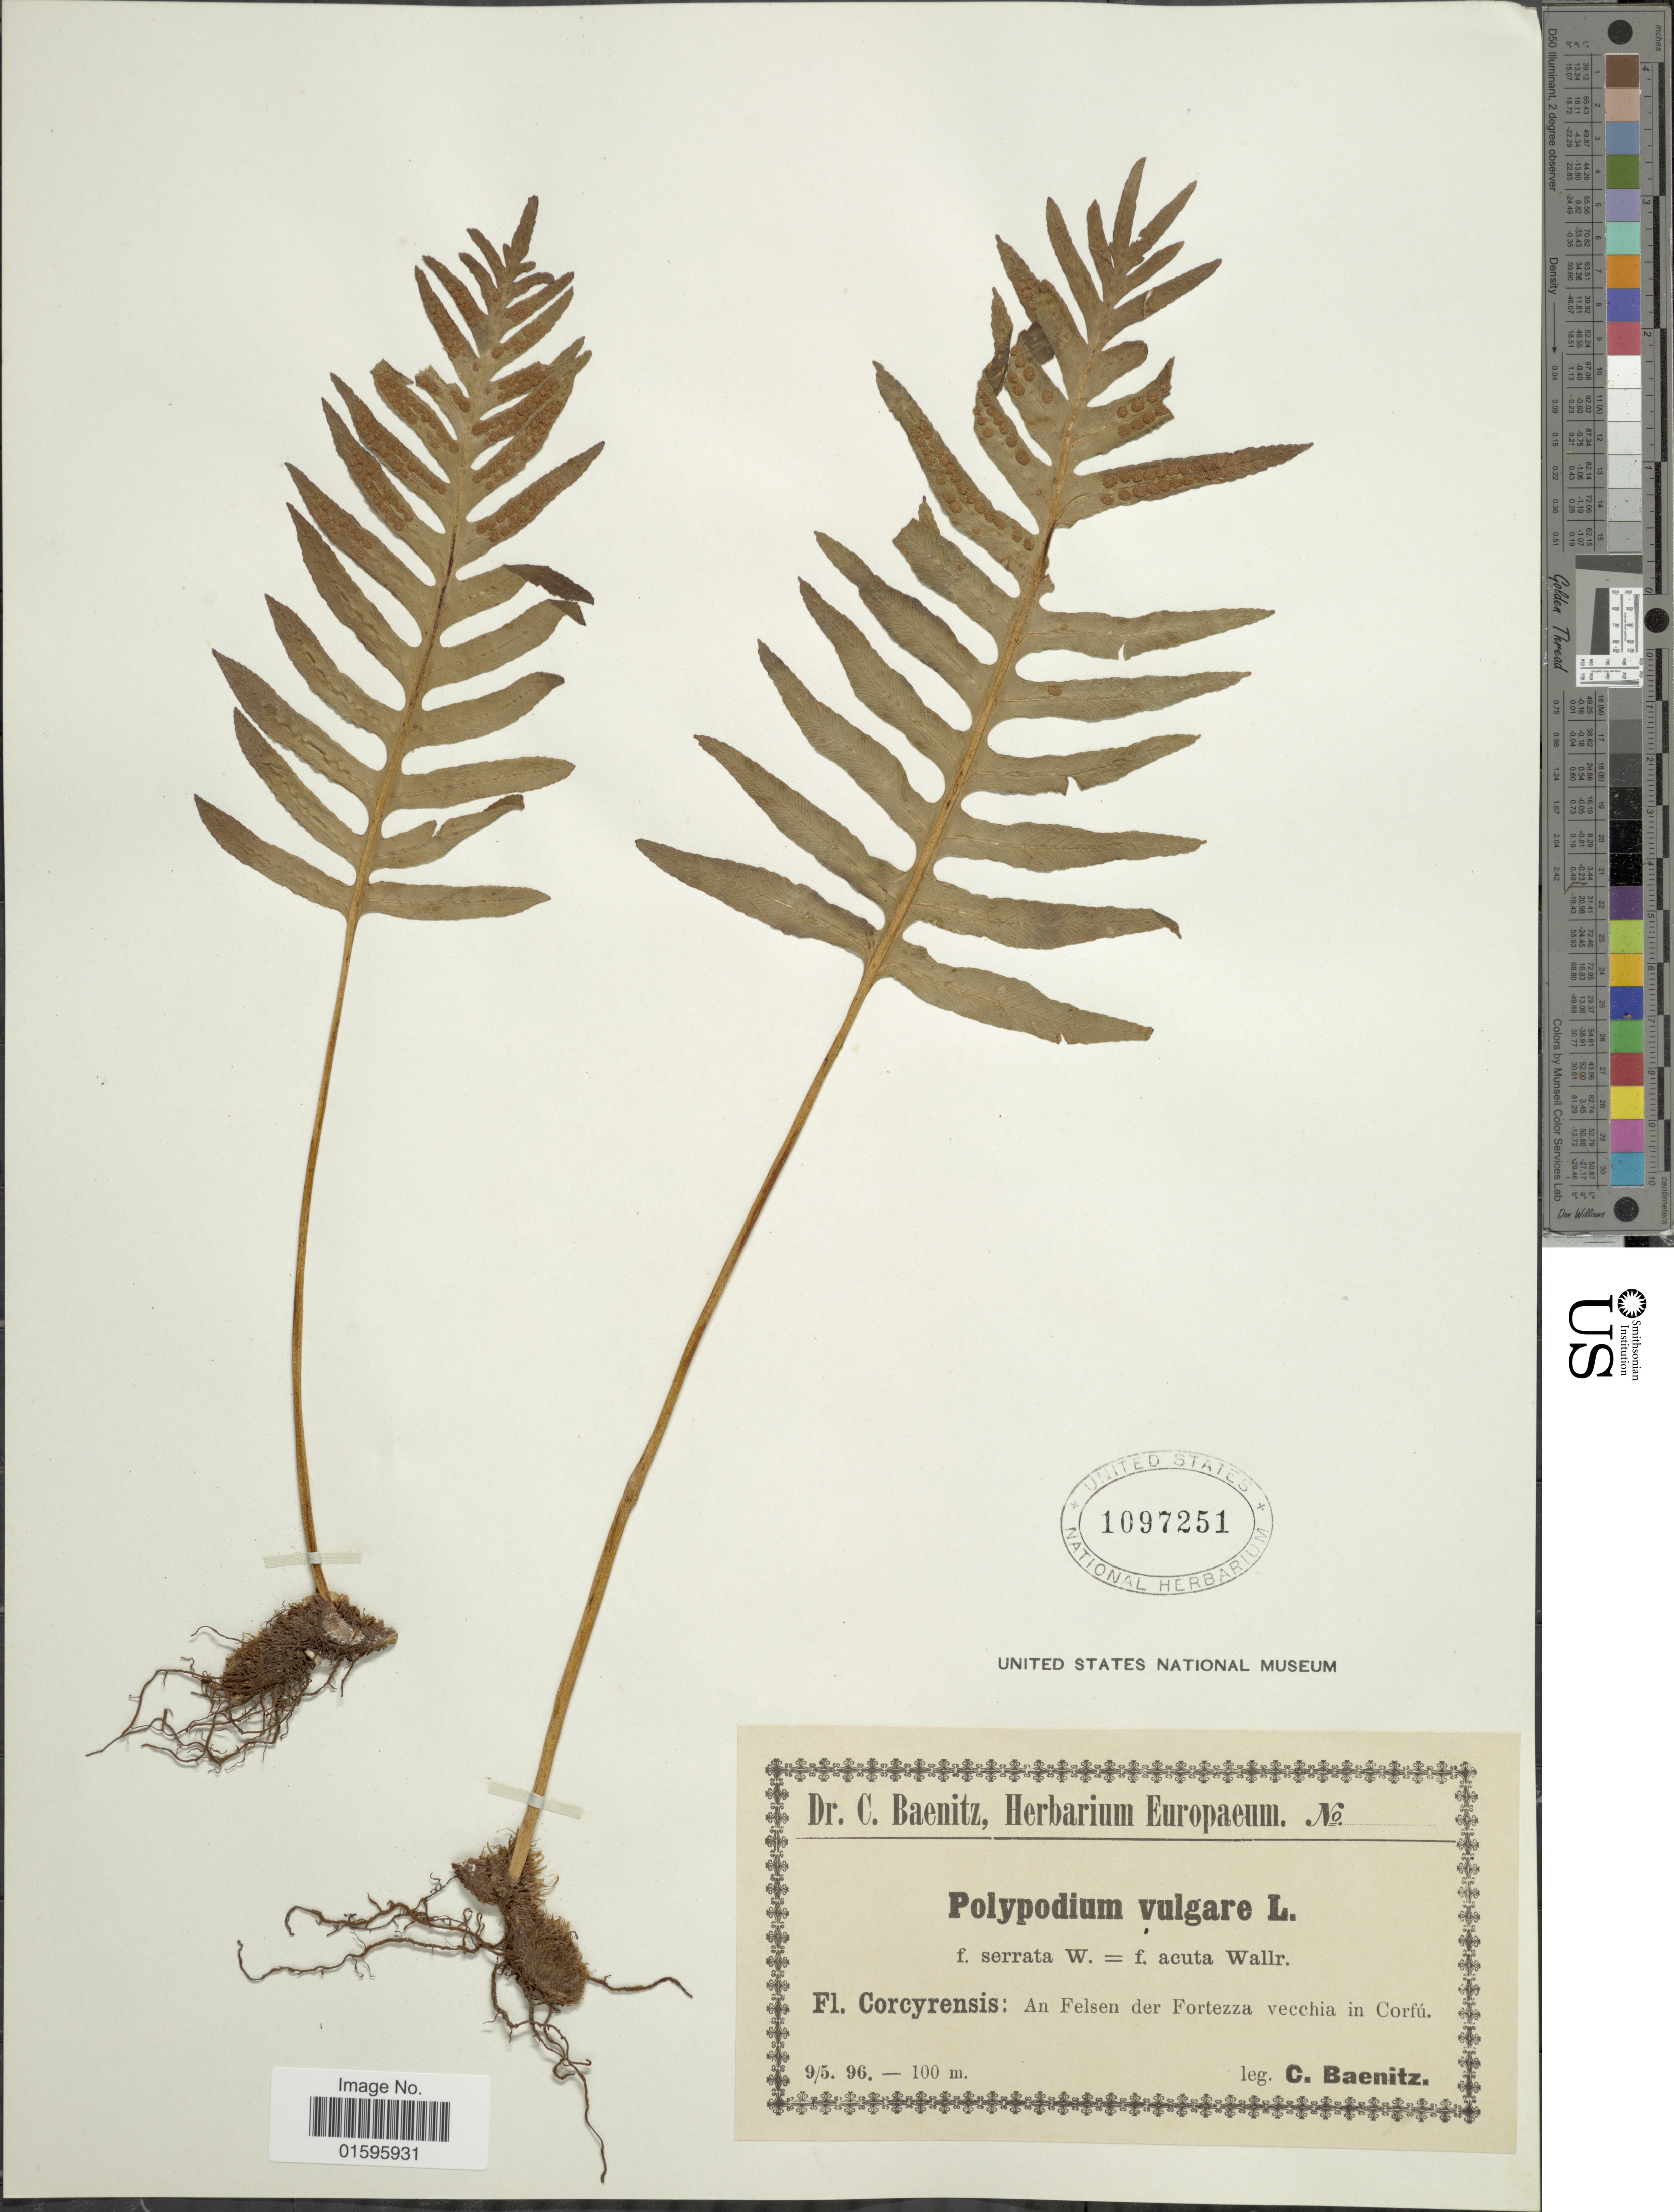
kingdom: Plantae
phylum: Tracheophyta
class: Polypodiopsida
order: Polypodiales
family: Polypodiaceae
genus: Polypodium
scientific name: Polypodium interjectum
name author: Shivas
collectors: C. G. Baenitz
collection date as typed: Transcribed d/m/y: 9/5/96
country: Greece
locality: Corcyrensis: an Felsen der Fortezza vecchia in Corfu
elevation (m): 100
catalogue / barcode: US 1097251